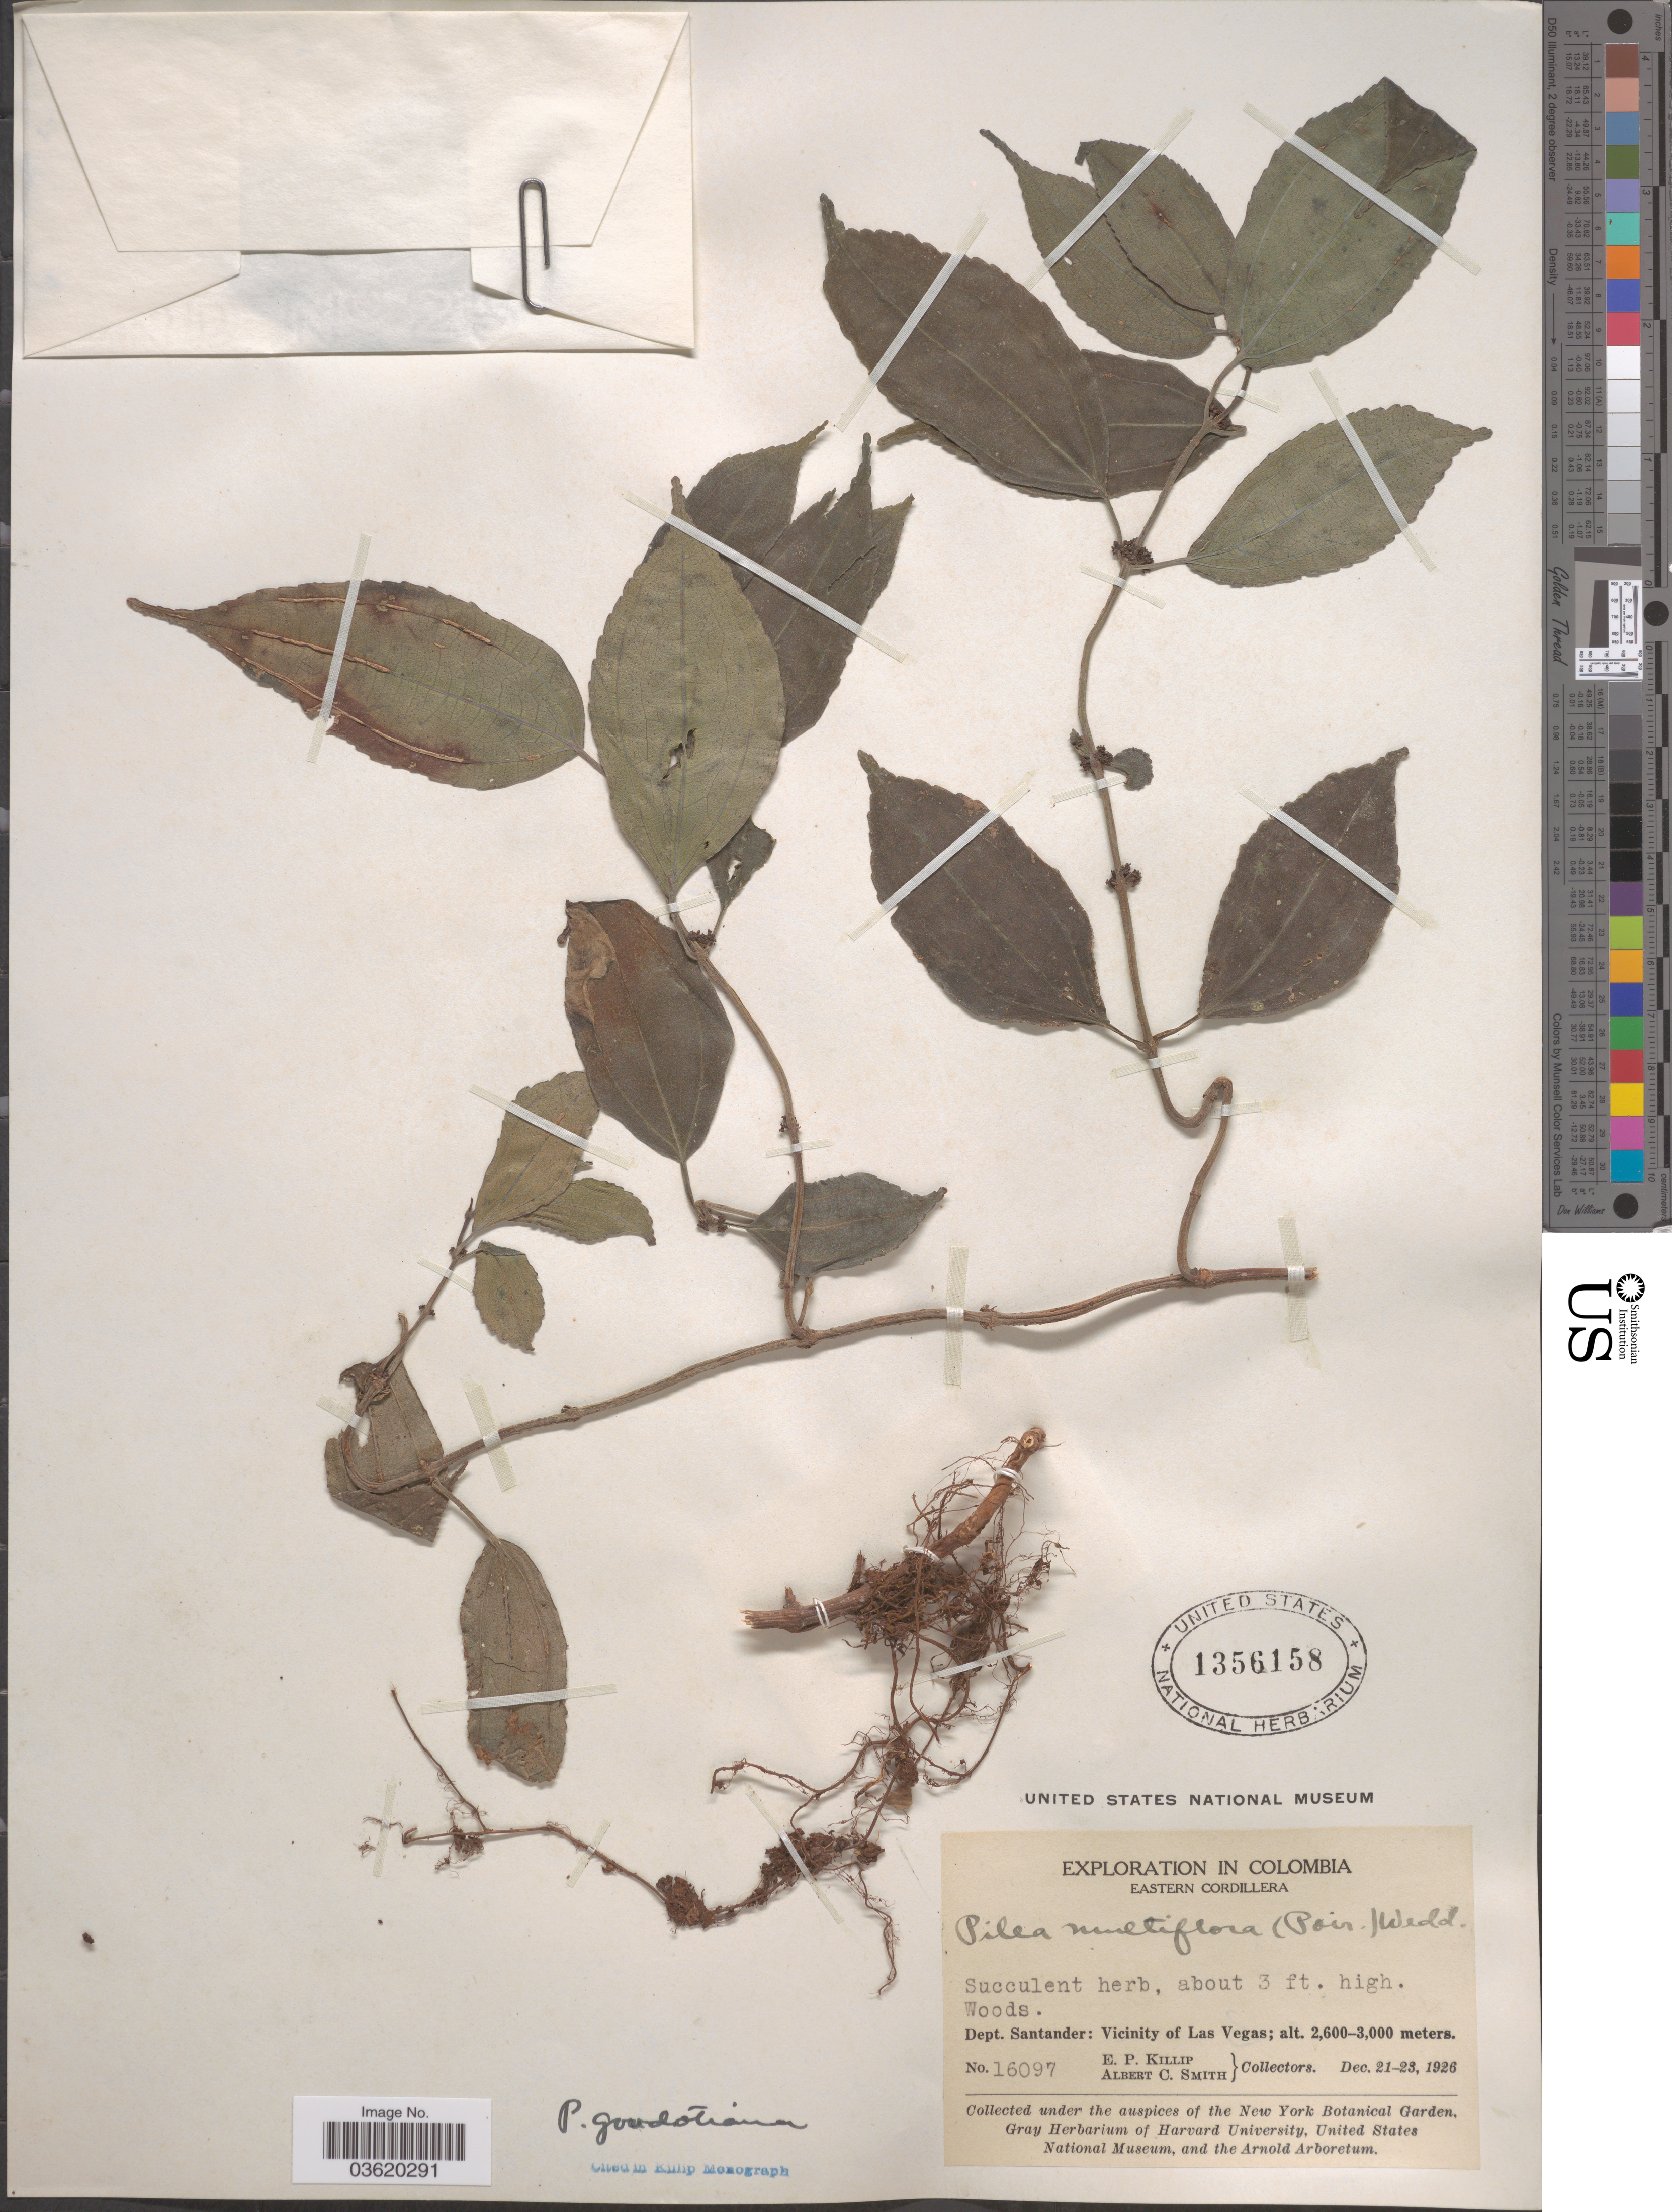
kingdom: Plantae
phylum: Tracheophyta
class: Magnoliopsida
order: Rosales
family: Urticaceae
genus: Pilea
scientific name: Pilea goudotiana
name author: Wedd.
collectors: E. P. Killip & A. C. Smith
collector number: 16097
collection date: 1926-12-21/1926-12-23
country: Colombia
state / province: Santander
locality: Eastern Cordillera. Dept. Santander: Vicinity of Las Vegas.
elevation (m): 2600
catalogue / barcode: US 1356158